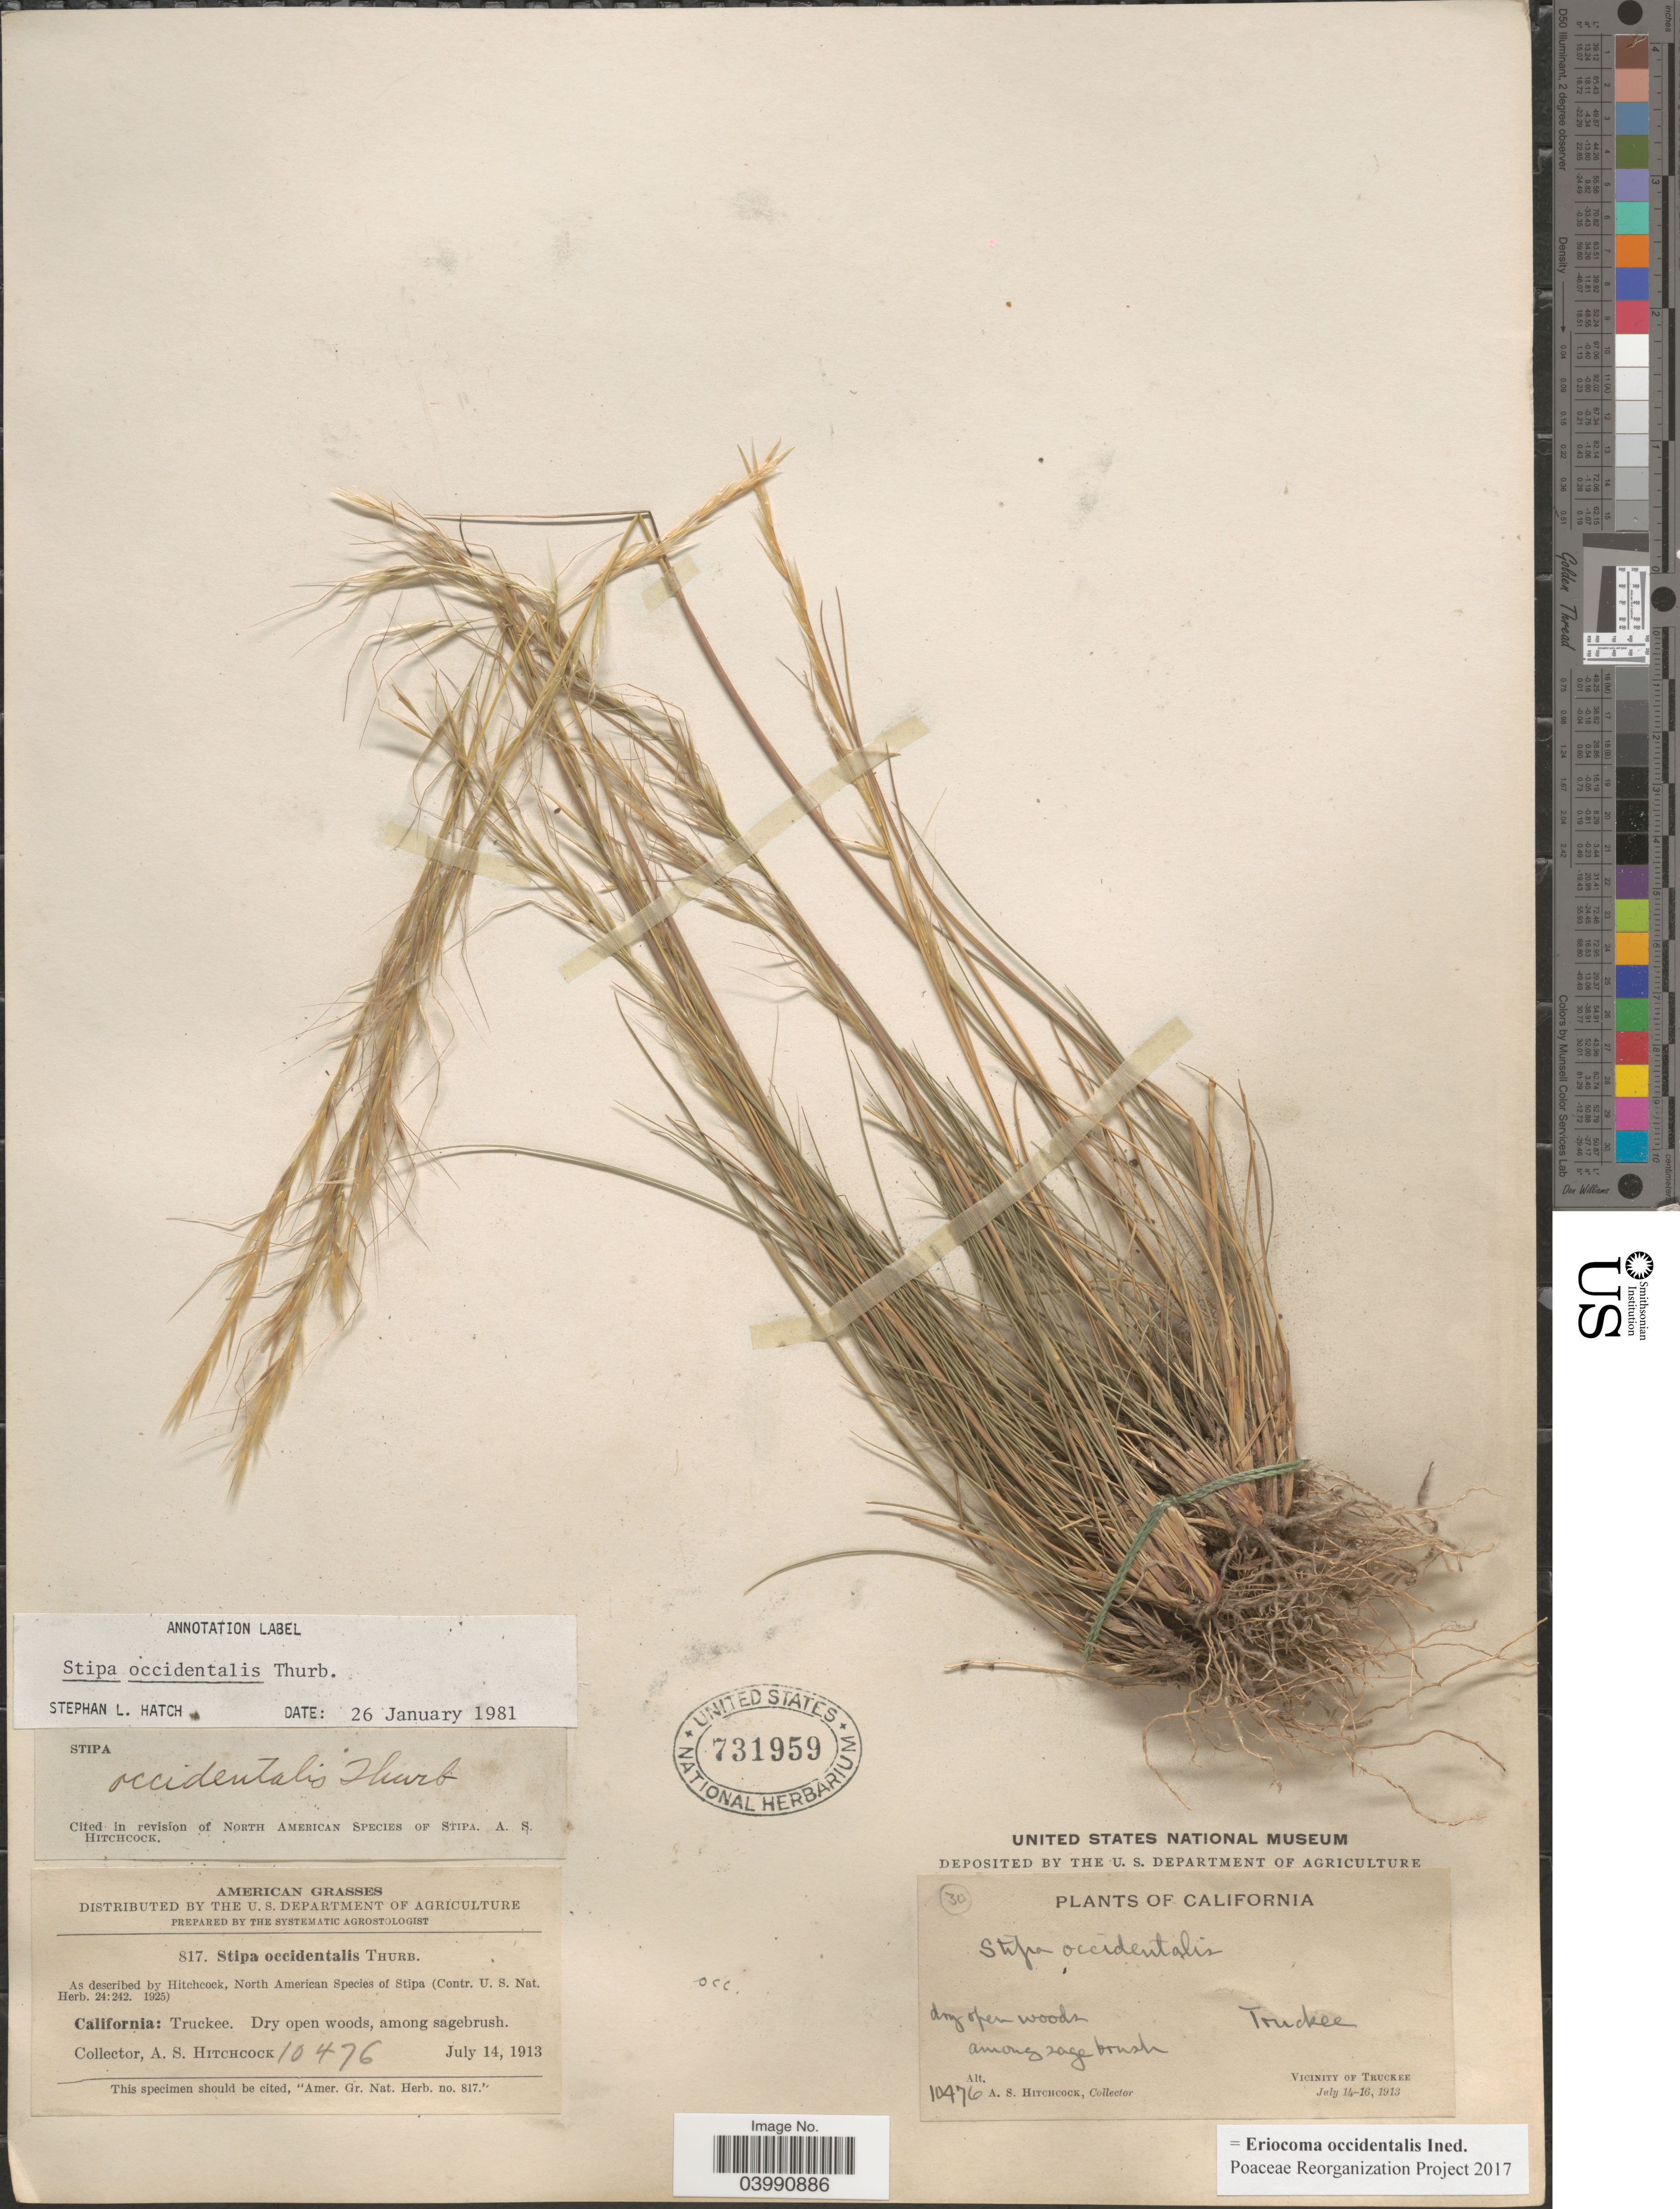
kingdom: Plantae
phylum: Tracheophyta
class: Liliopsida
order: Poales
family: Poaceae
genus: Eriocoma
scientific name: Eriocoma occidentalis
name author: (Thurb. ex S. Watson) Romasch.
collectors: A. S. Hitchcock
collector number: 10476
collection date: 1913-07-14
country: United States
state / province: California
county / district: Nevada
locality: Truckee. Vicinity of Truckee.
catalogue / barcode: US 731959